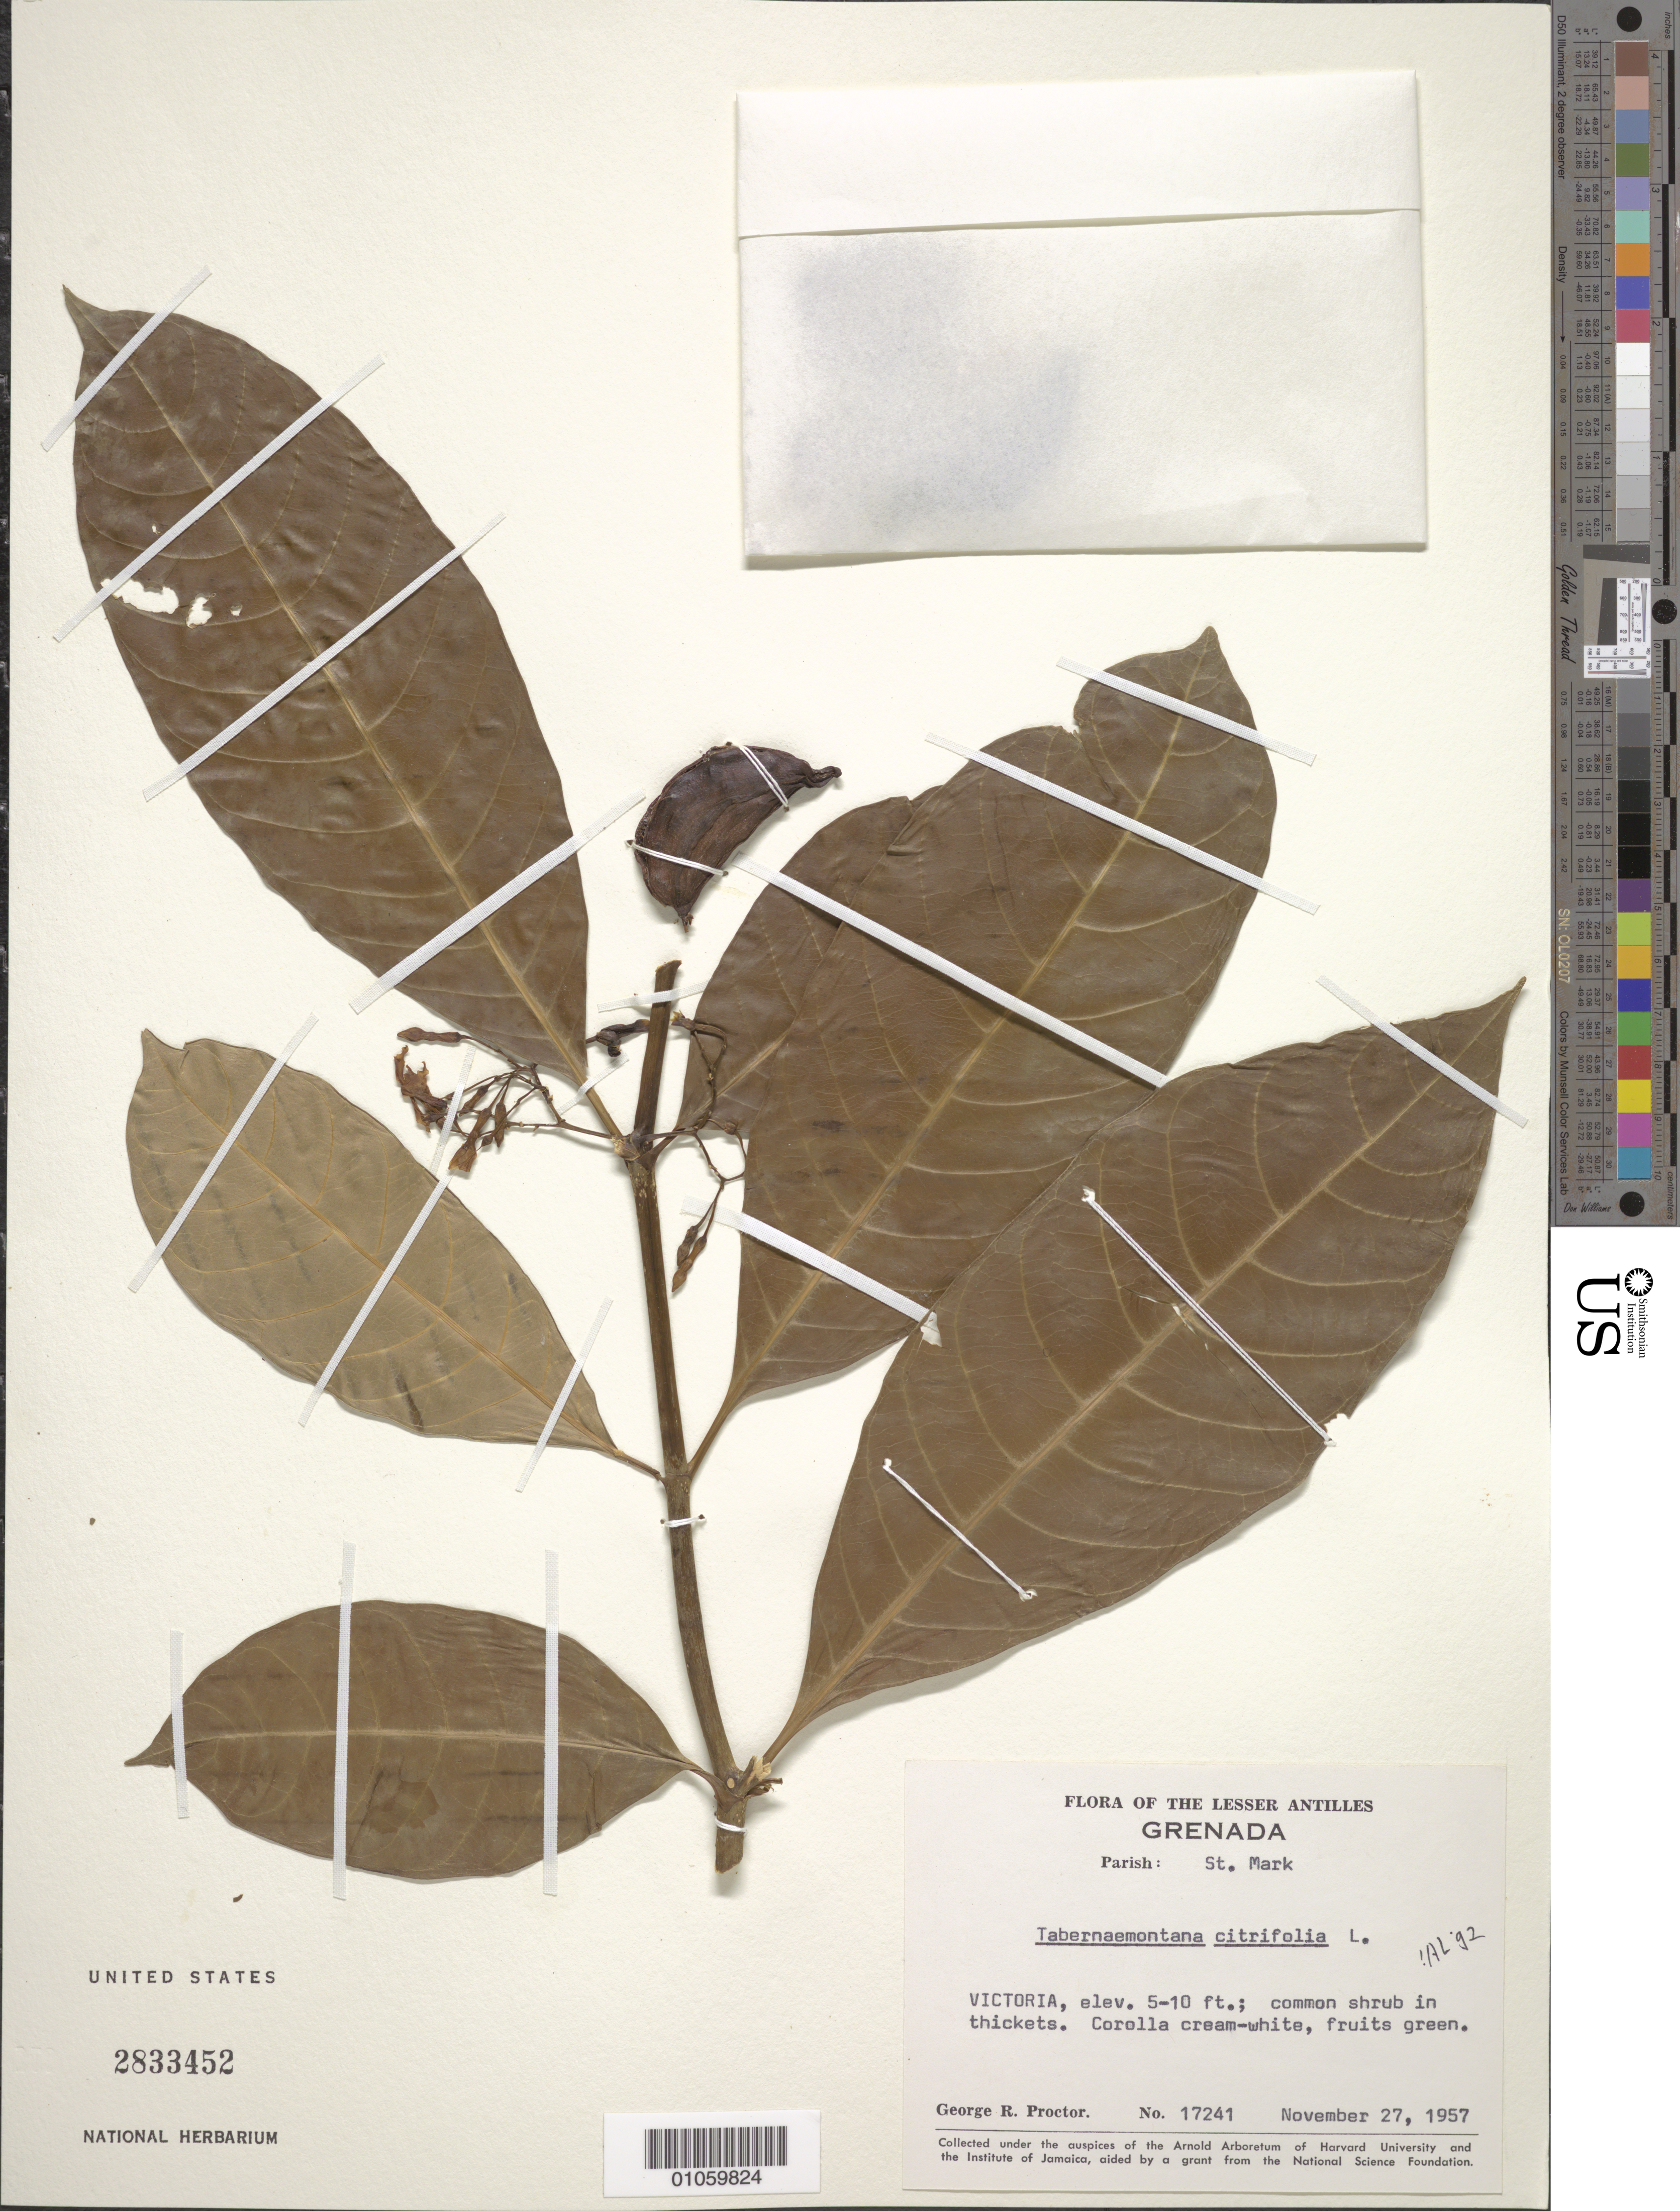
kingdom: Plantae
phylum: Tracheophyta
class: Magnoliopsida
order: Gentianales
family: Apocynaceae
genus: Tabernaemontana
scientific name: Tabernaemontana citrifolia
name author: L.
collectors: G. R. Proctor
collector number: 17241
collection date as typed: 27 Nov 1957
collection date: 1957-11-27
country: Grenada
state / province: Saint Mark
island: Grenada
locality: Victoria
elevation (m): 2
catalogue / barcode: US 2833452